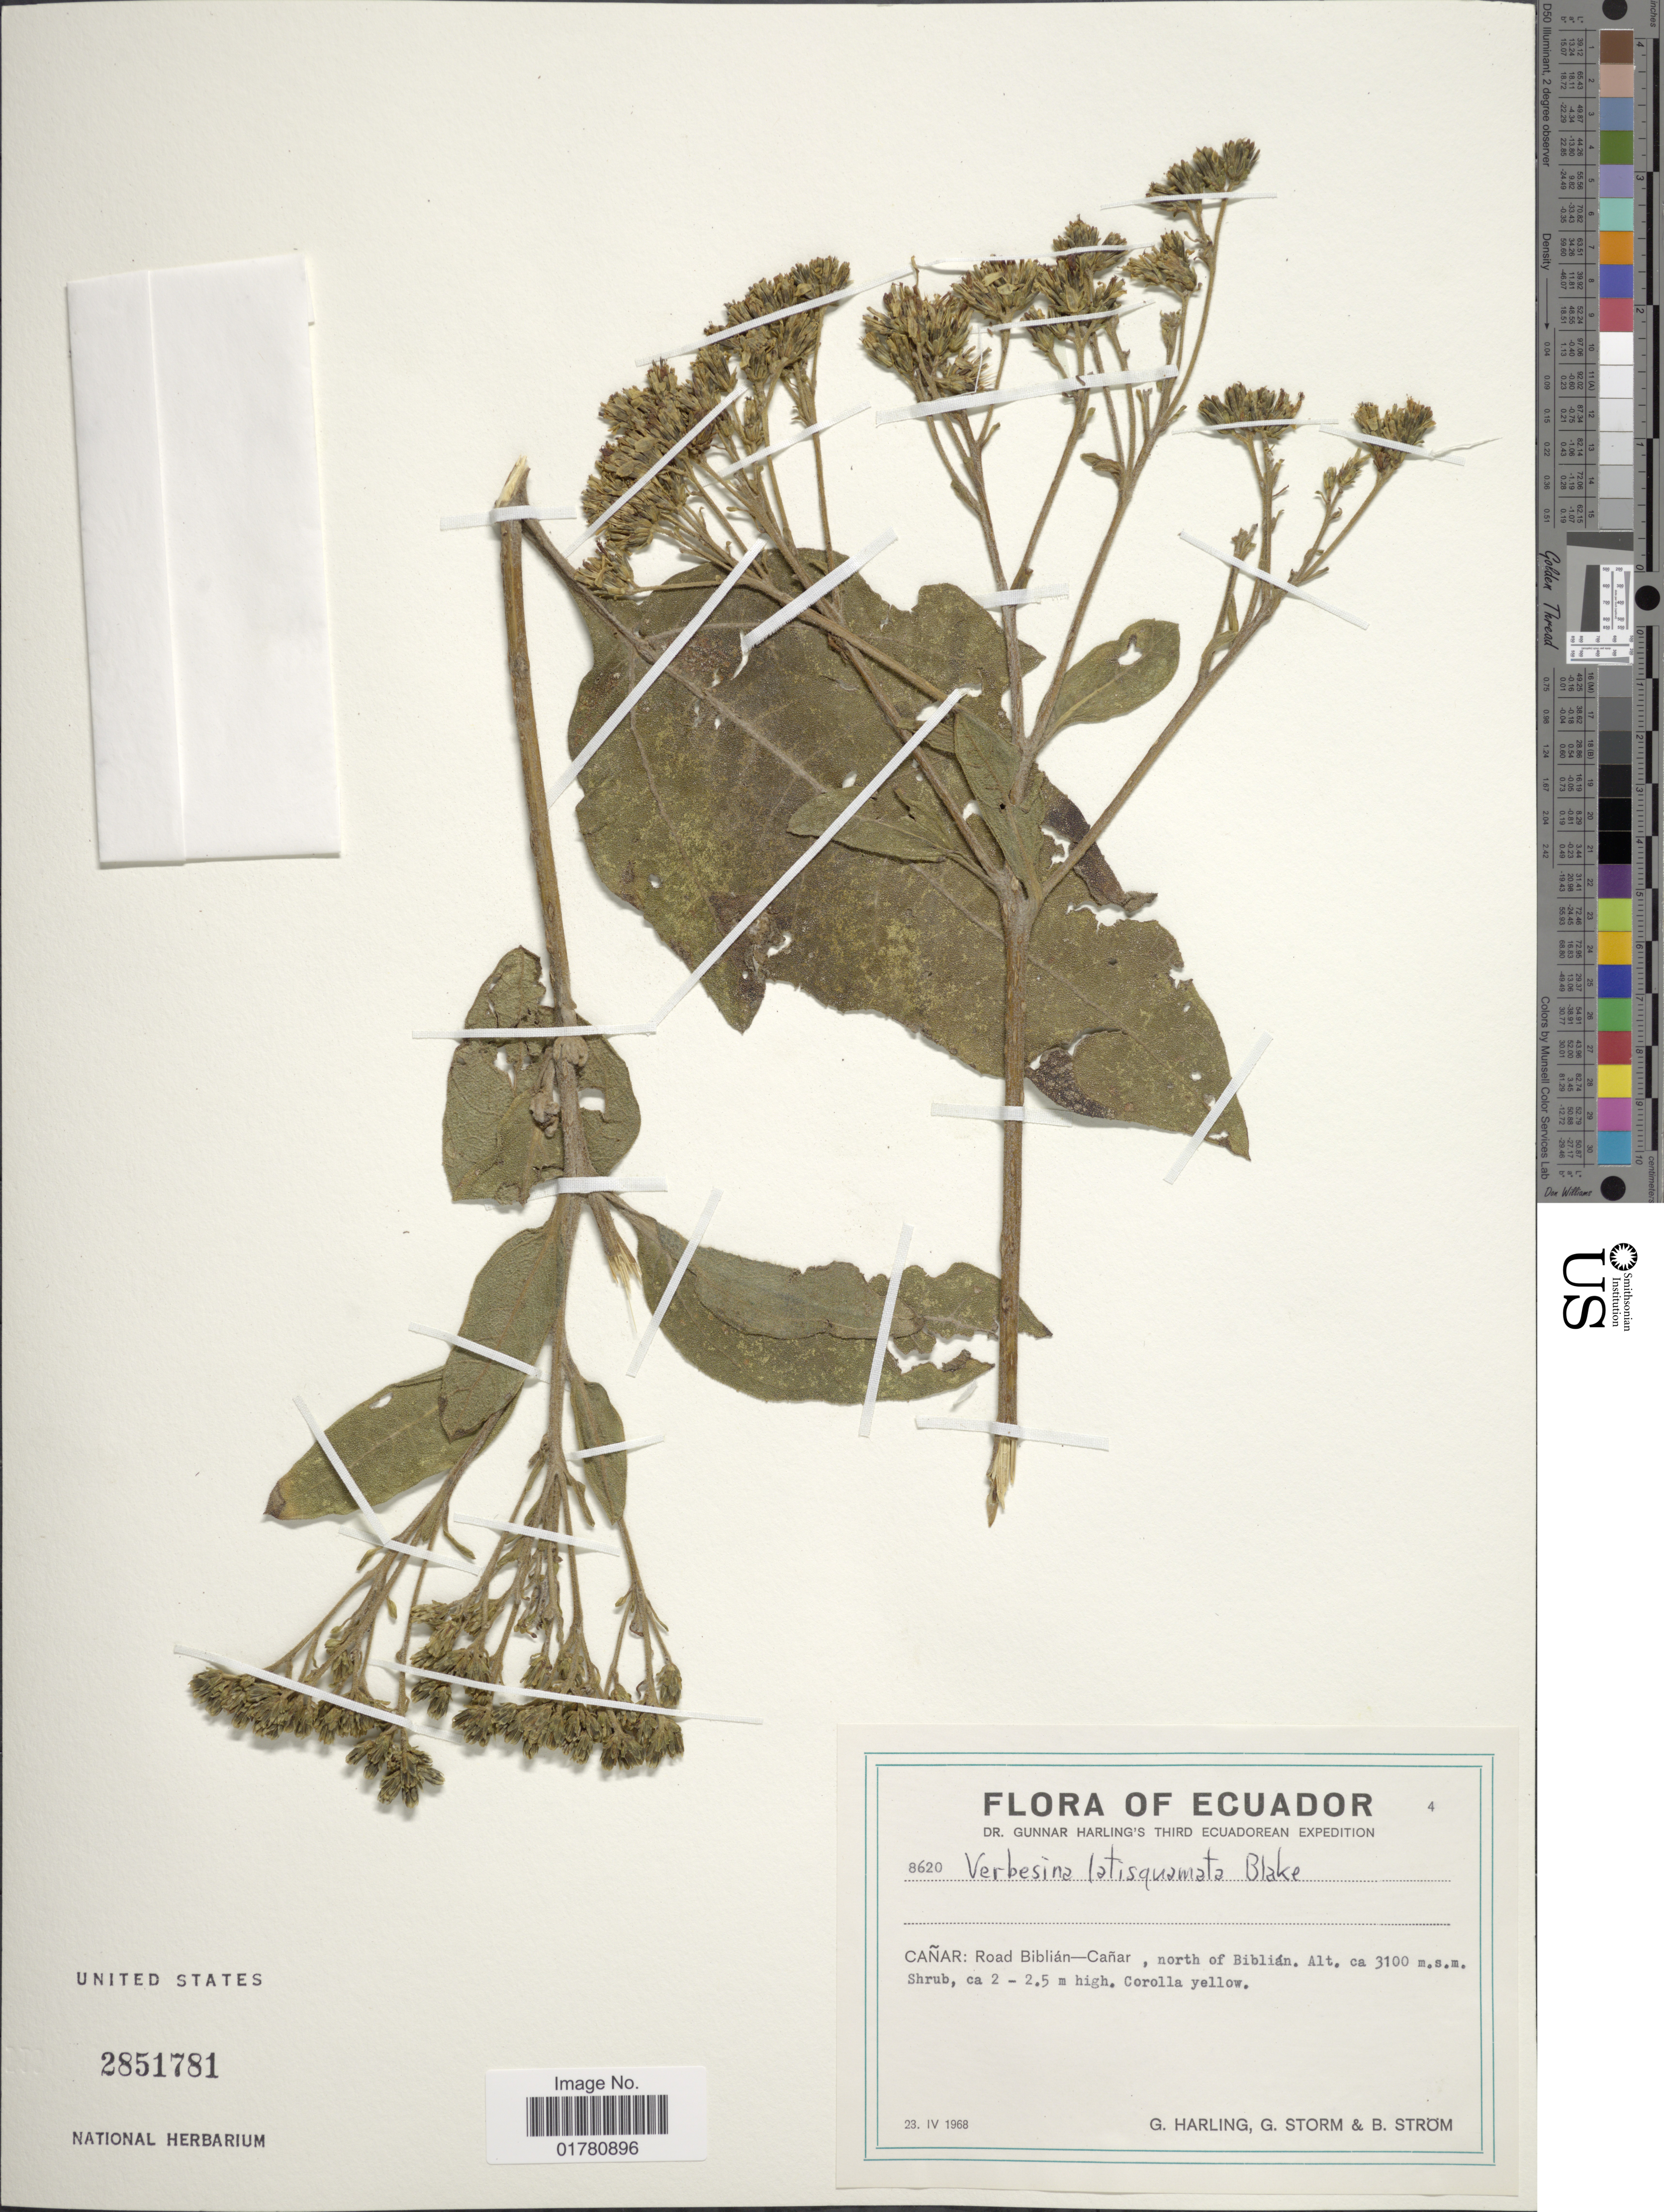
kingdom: Plantae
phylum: Tracheophyta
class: Magnoliopsida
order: Asterales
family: Asteraceae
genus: Verbesina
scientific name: Verbesina latisquama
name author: S.F. Blake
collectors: G. Harling, G. Storm & B. Ström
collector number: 8620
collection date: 1968-04-23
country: Ecuador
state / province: Cañar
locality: Road Biblián-Cañar, north of Biblián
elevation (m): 3100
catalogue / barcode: US 2851781